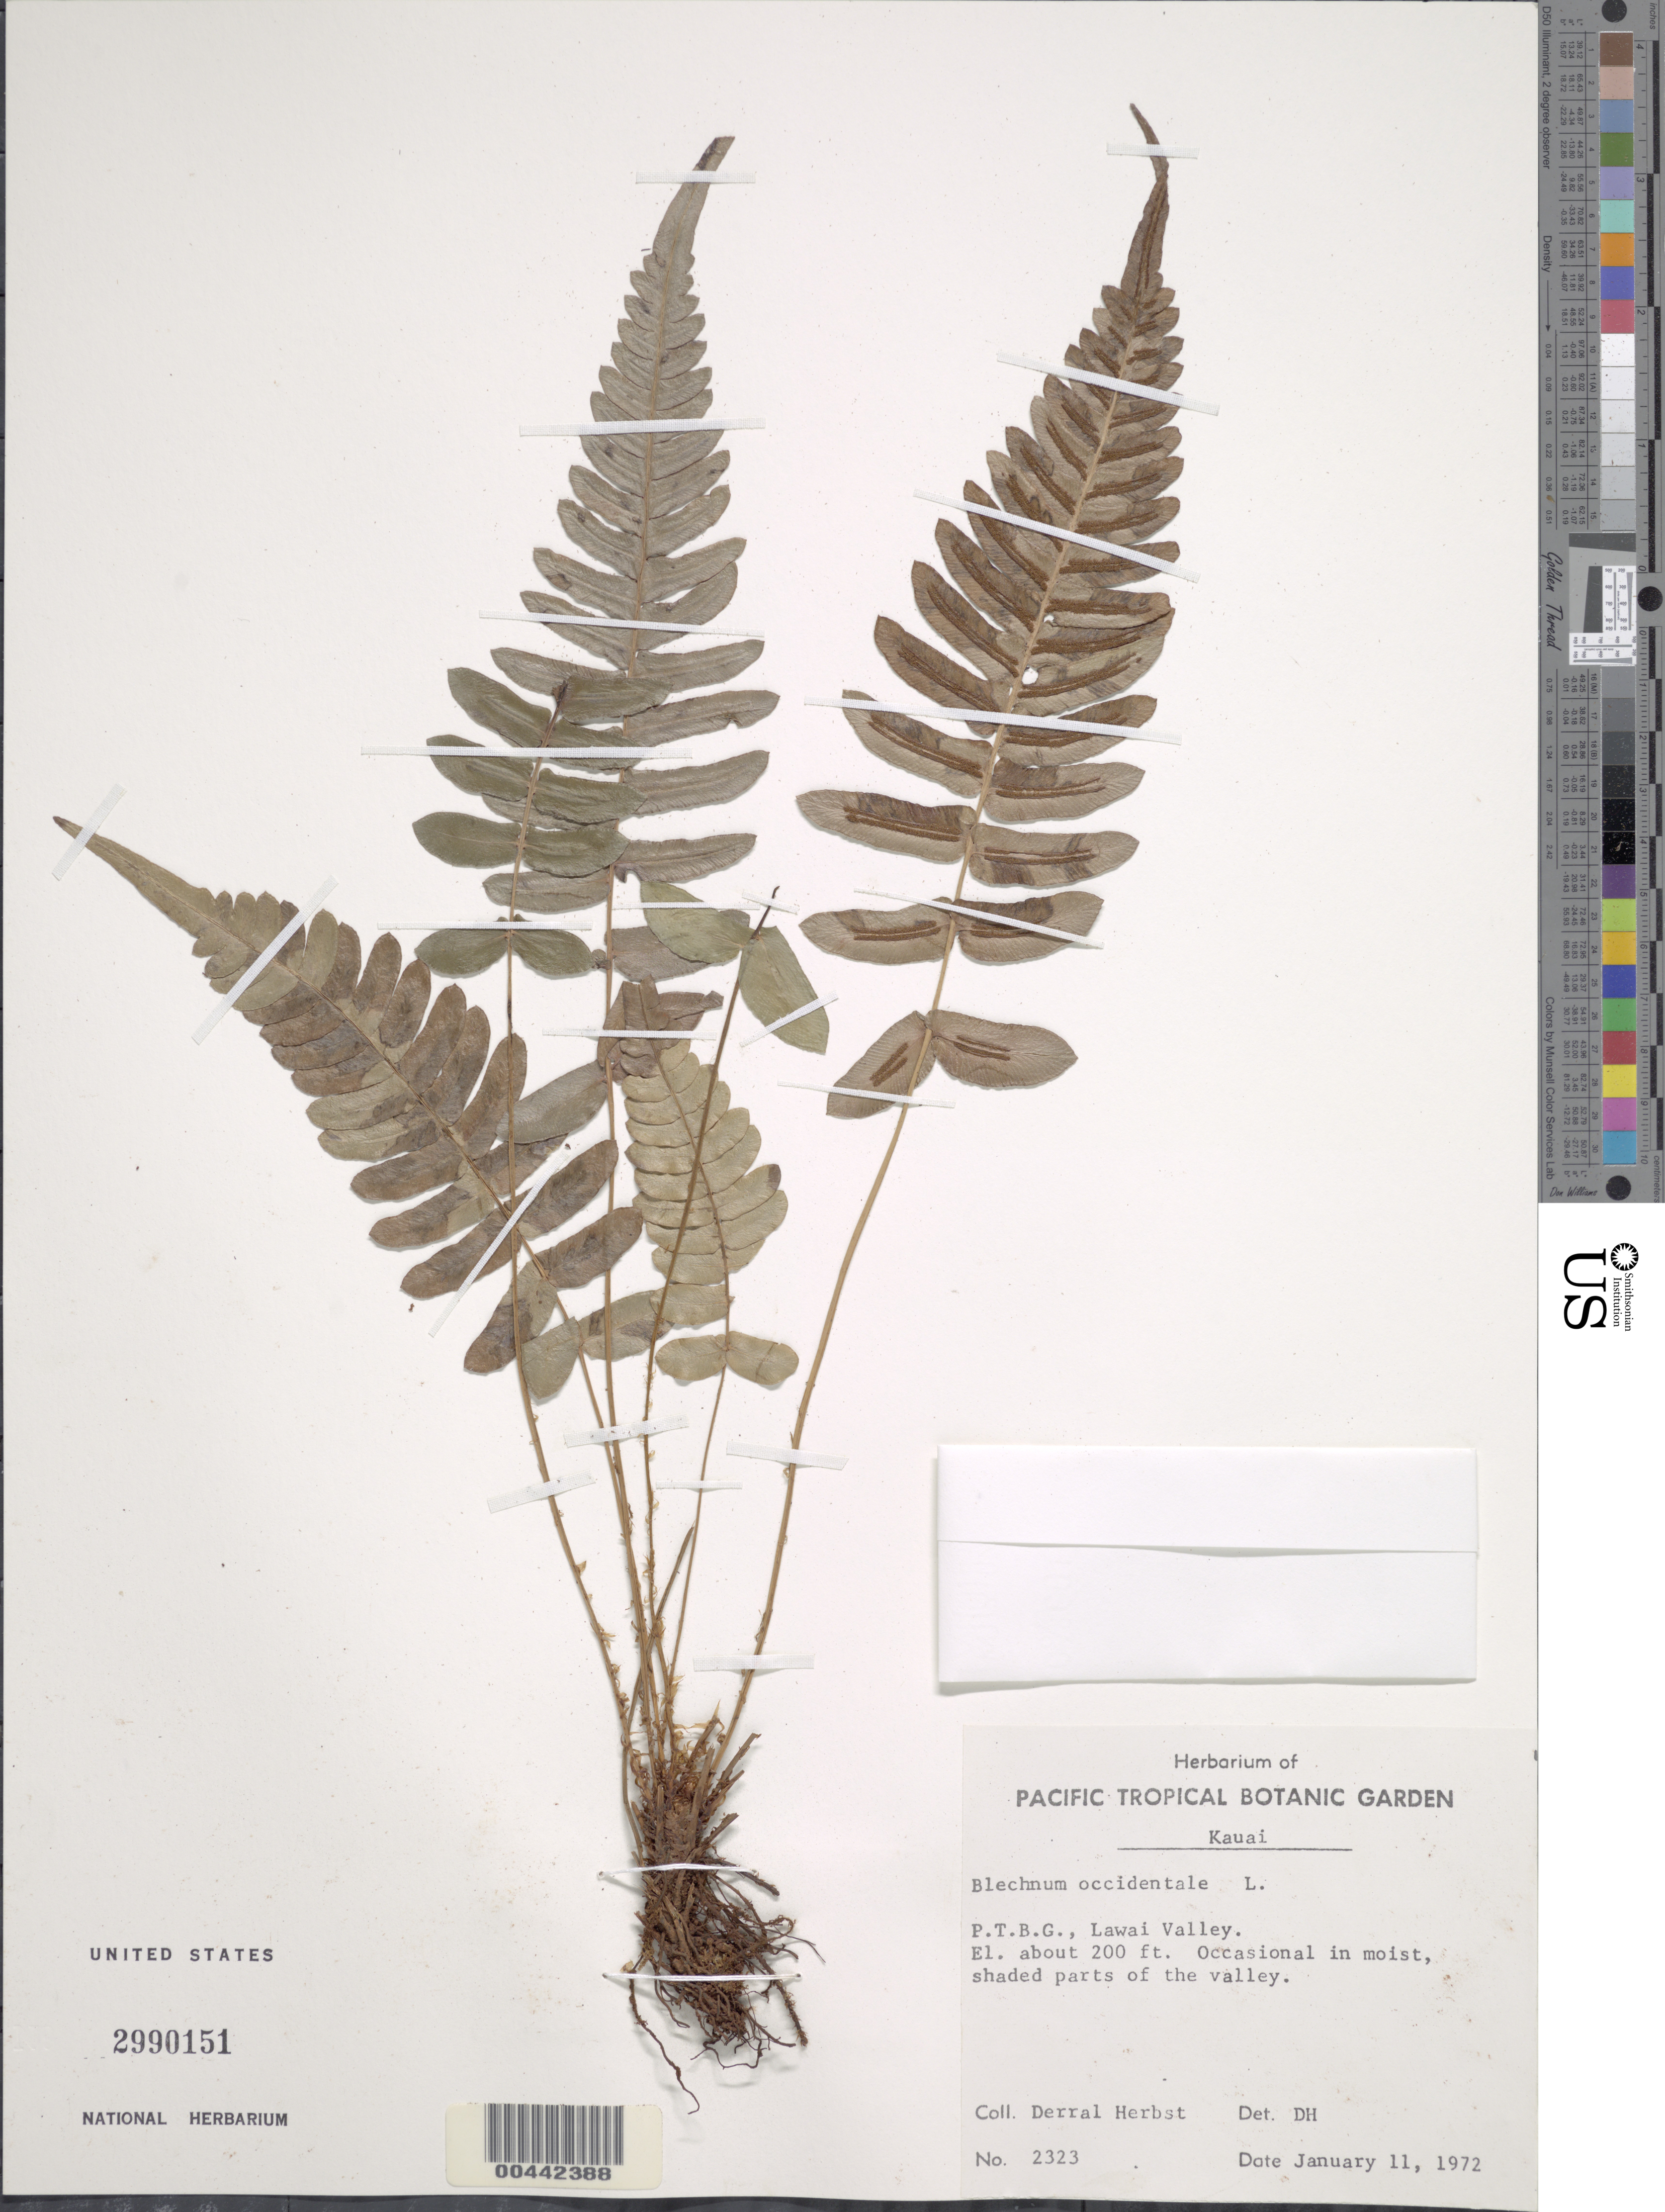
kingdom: Plantae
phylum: Tracheophyta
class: Polypodiopsida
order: Polypodiales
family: Blechnaceae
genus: Blechnum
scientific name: Blechnum appendiculatum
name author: Willd.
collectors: D. R. Herbst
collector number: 2323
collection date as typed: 11 Jan 1972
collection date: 1972-01-11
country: United States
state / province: Hawaii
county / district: Kauai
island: Kaua'i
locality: P.T.B.G., Lawai Valley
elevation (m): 61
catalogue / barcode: US 2990151